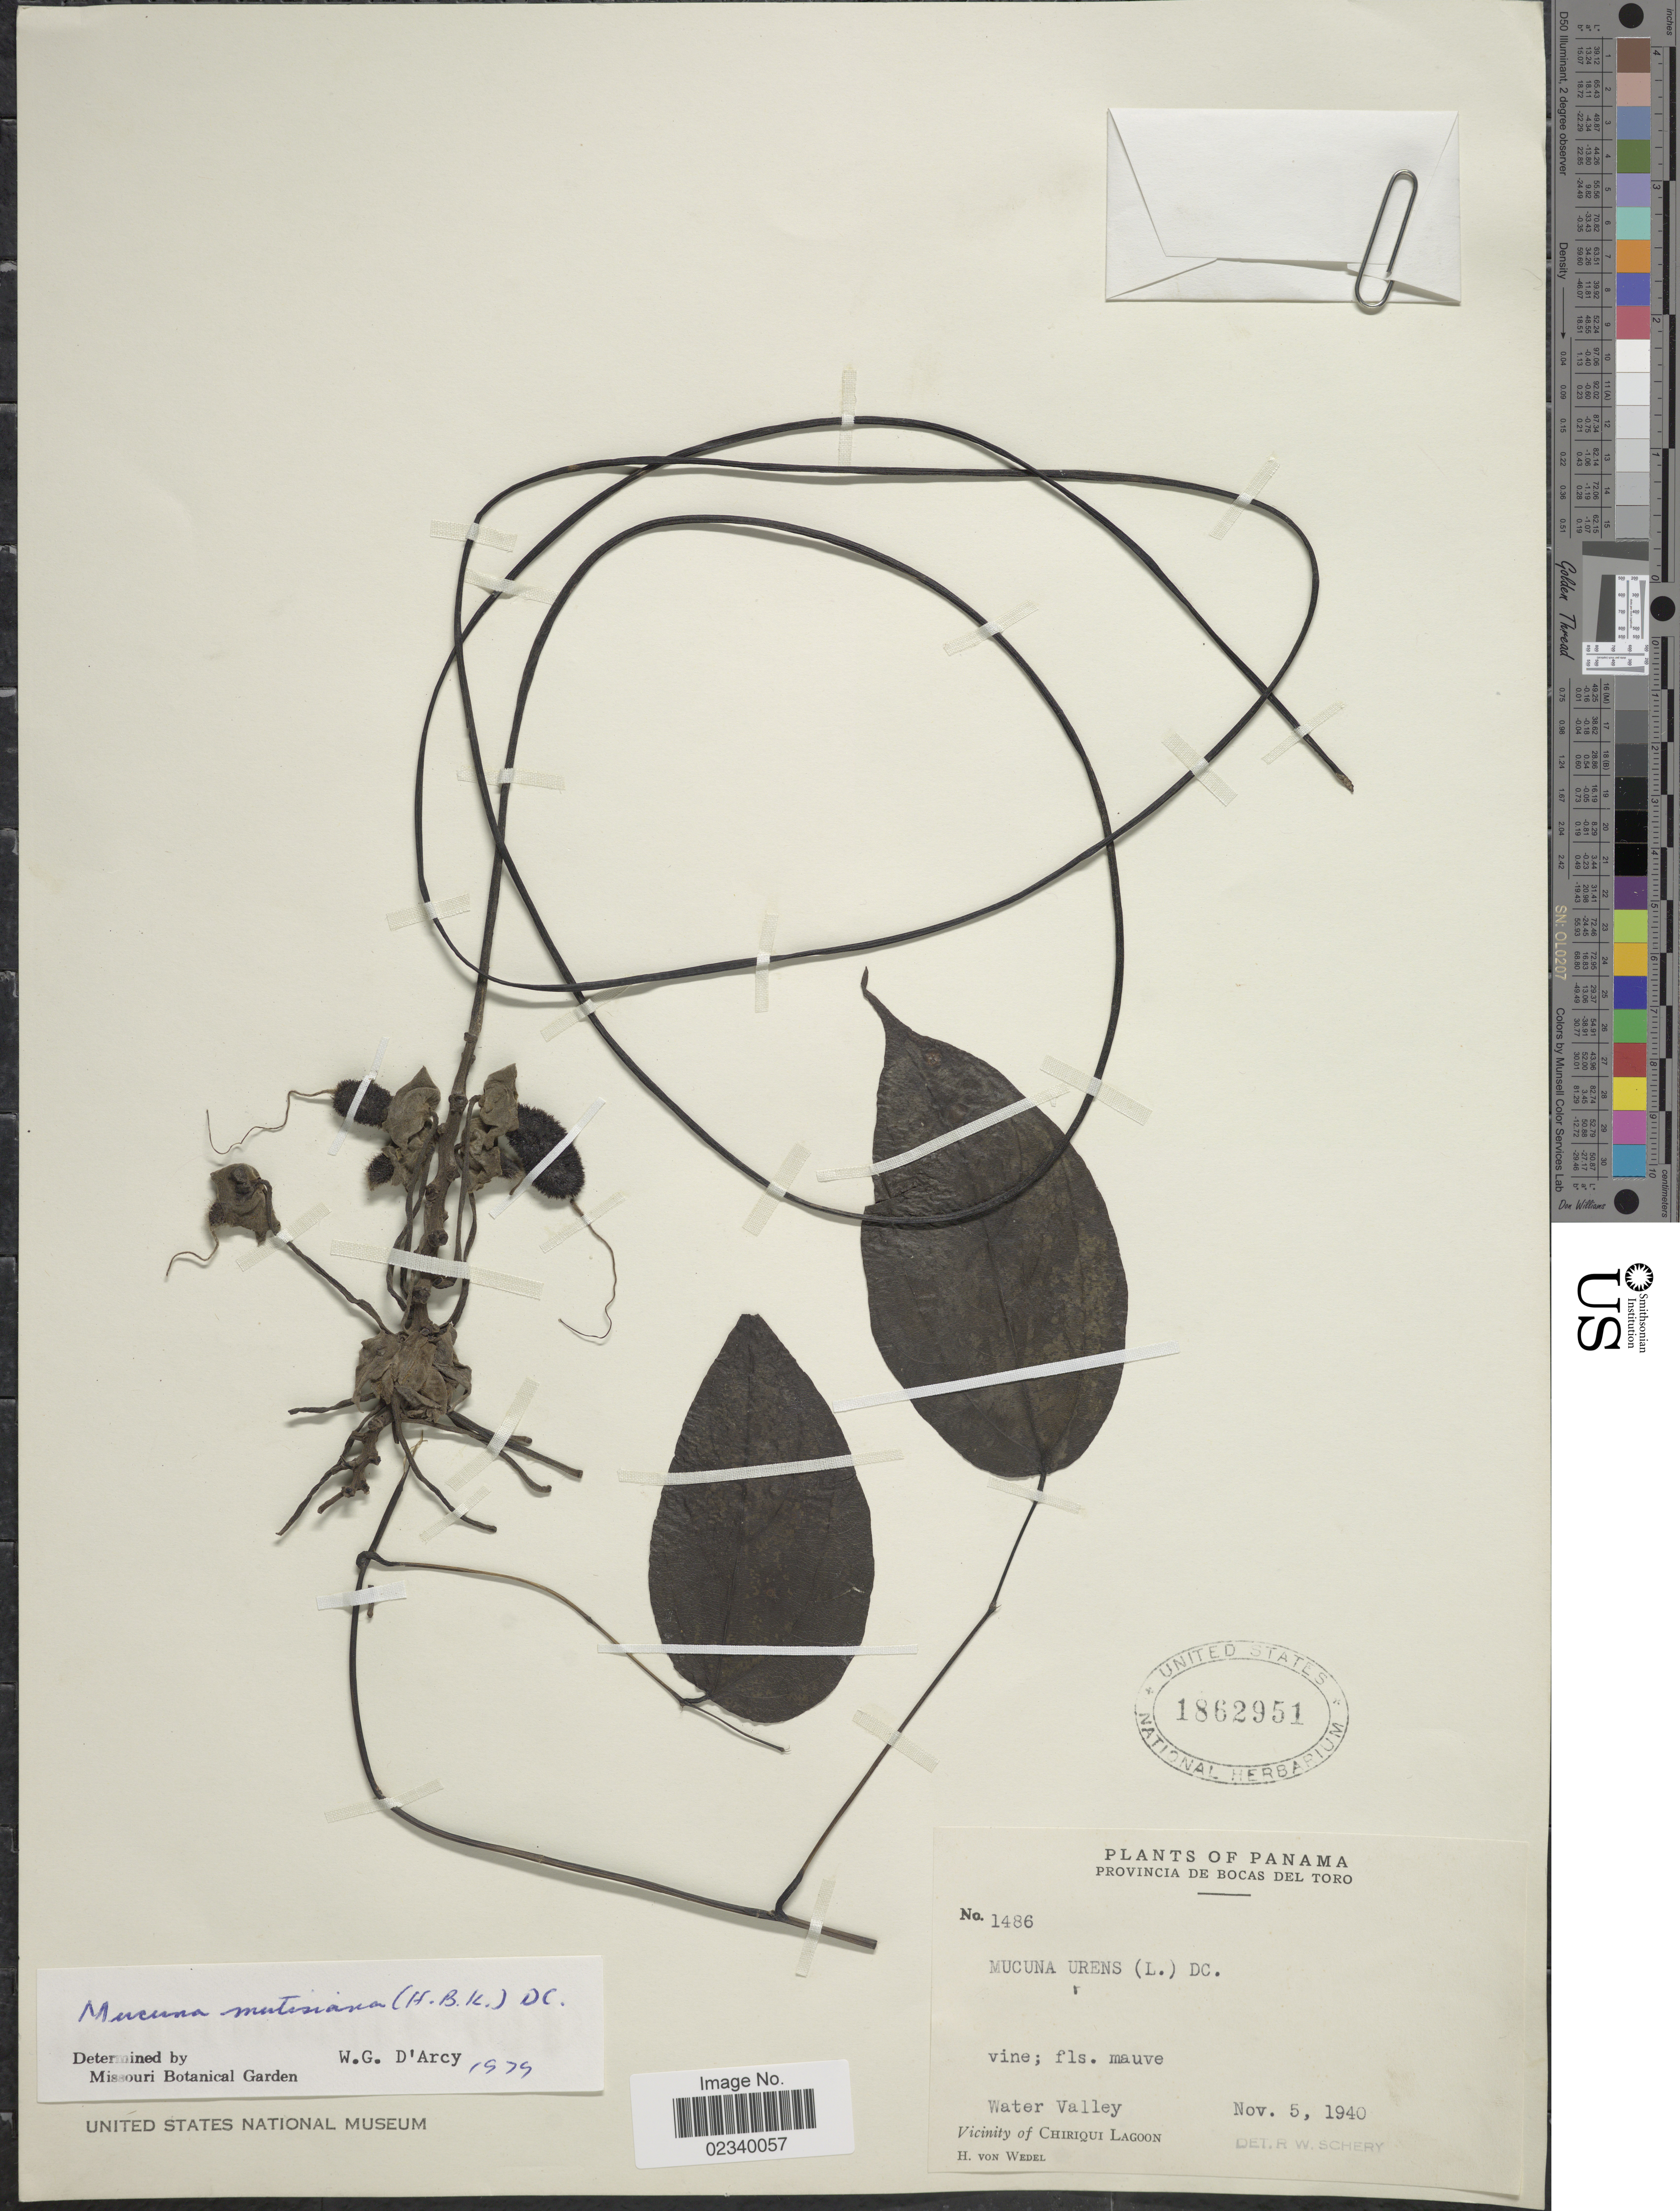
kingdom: Plantae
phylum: Tracheophyta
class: Magnoliopsida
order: Fabales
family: Fabaceae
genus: Mucuna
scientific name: Mucuna mutisiana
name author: (Kunth) DC.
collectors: H. von Wedel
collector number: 1486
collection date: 1940-11-05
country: Panama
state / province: Bocas del Toro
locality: Water Valley, Vicinity of Chiriqui Lagoon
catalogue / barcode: US 1862951